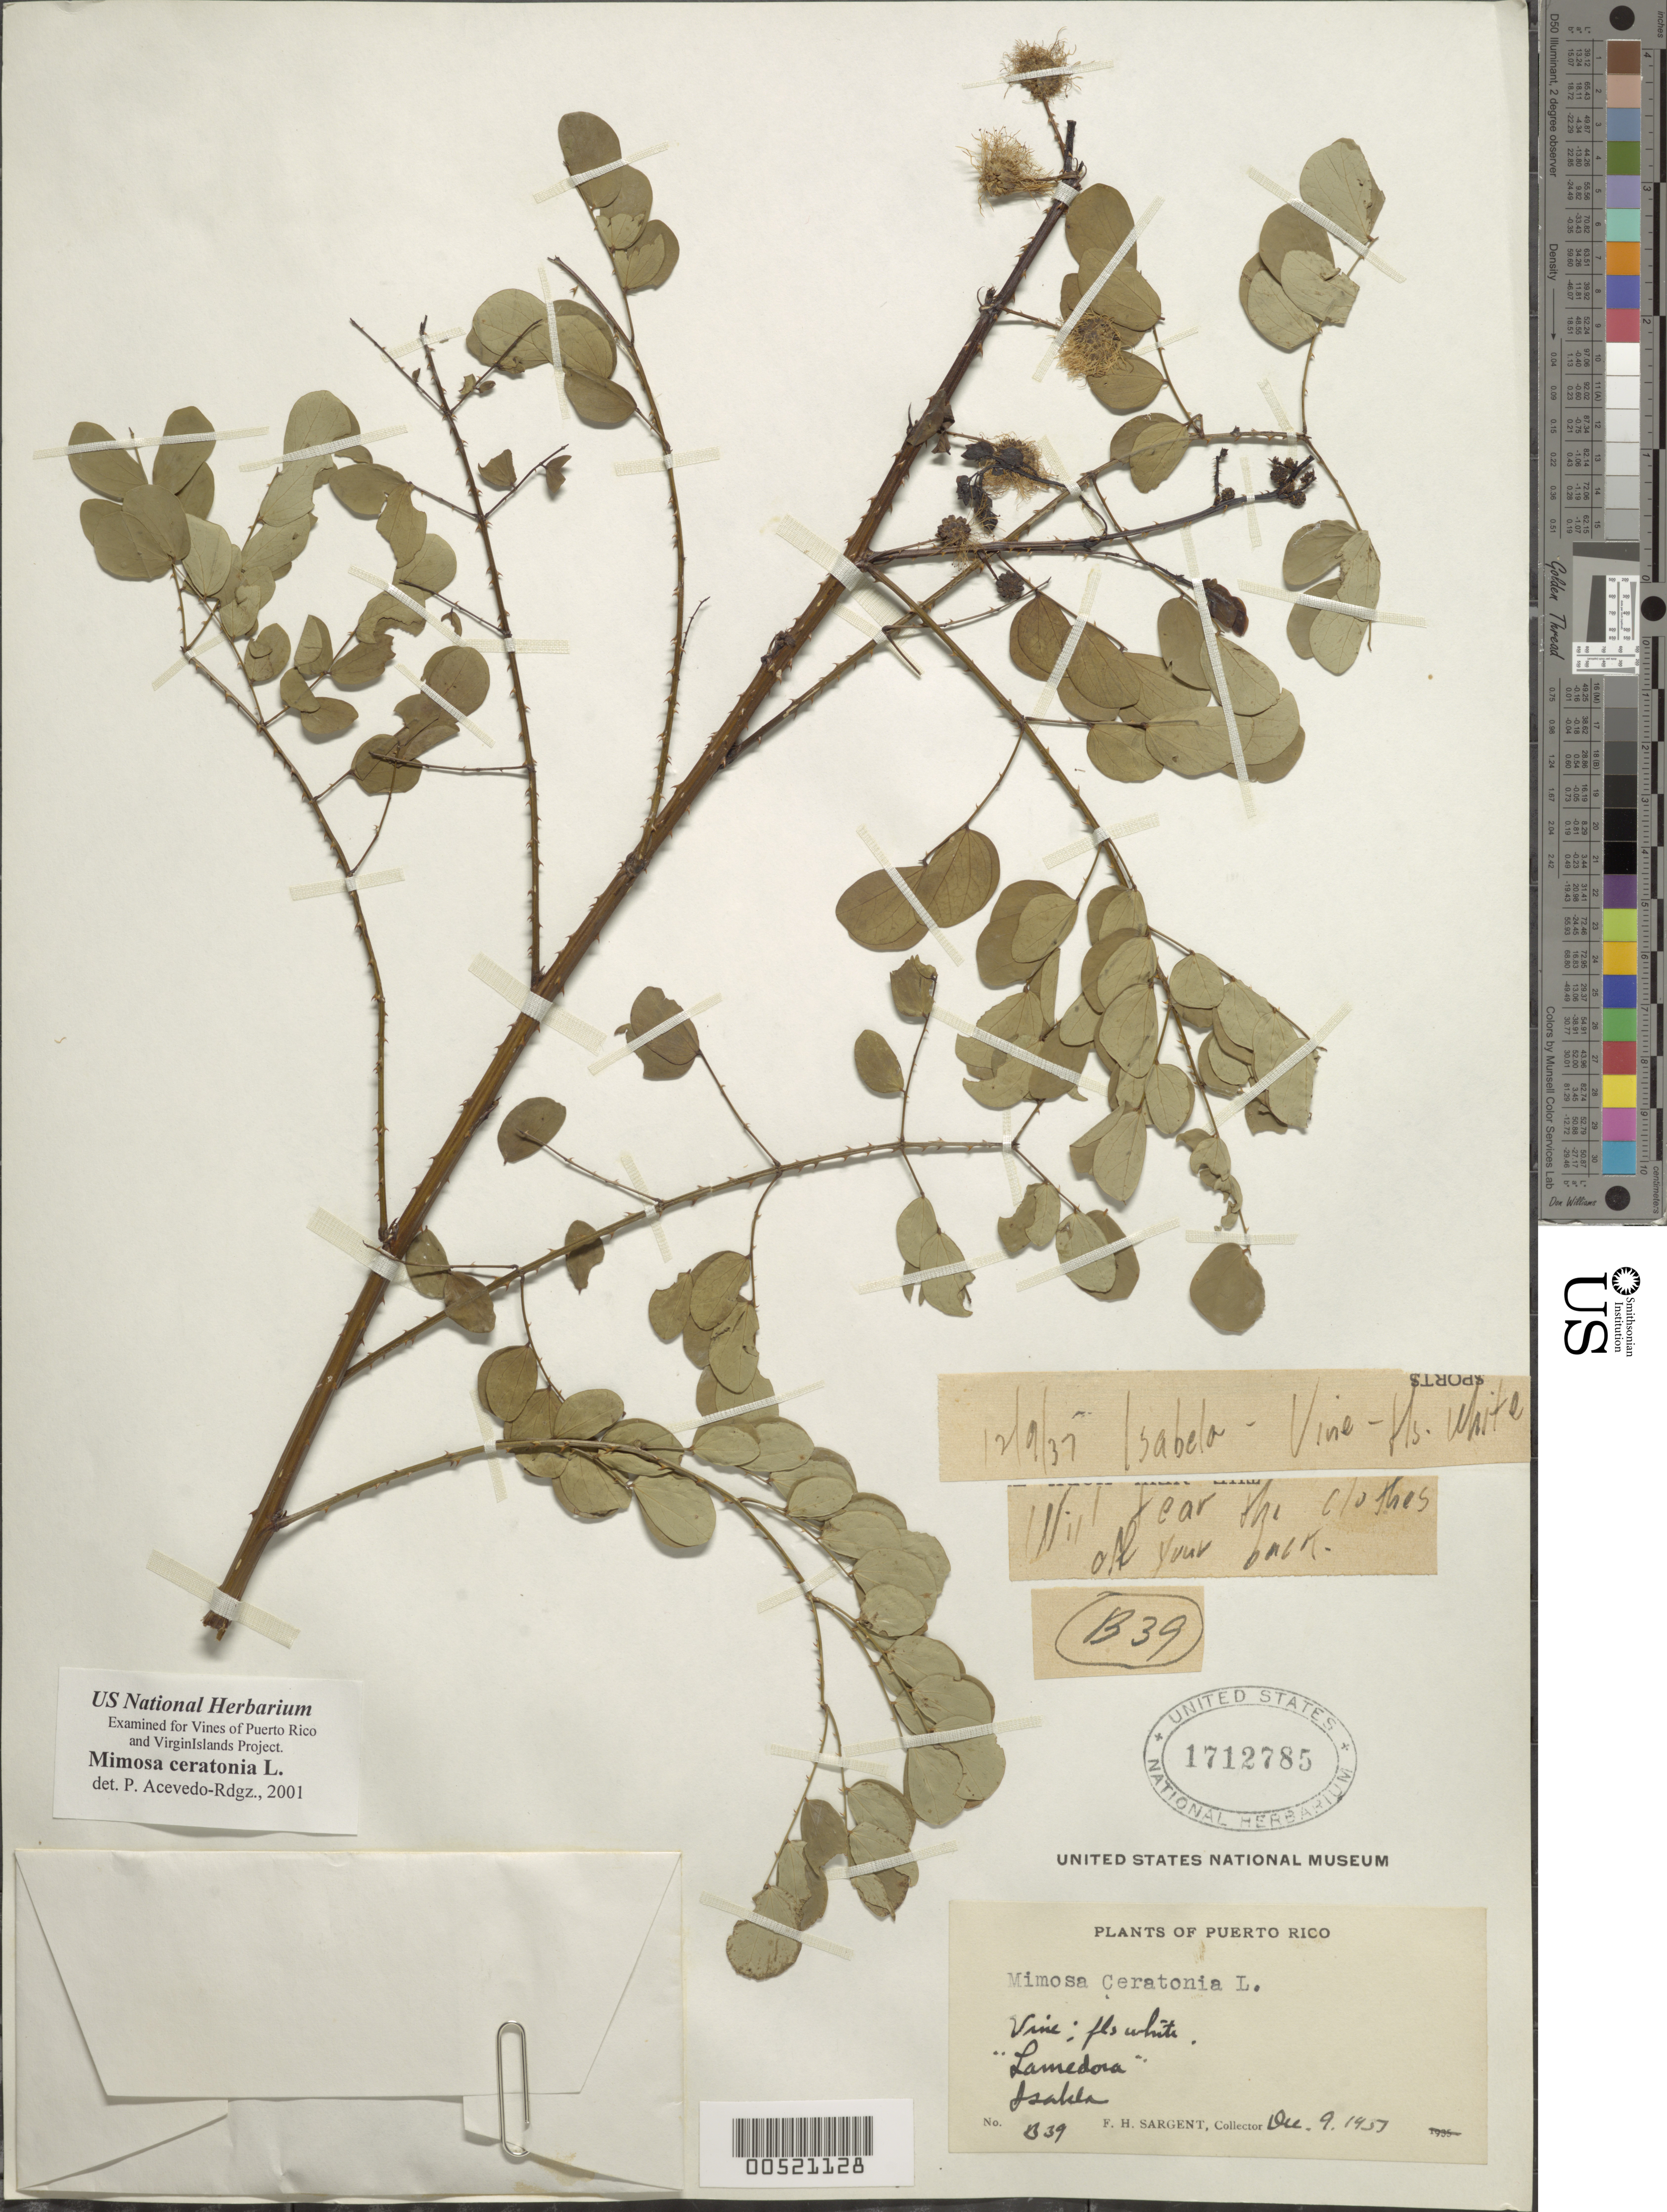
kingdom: Plantae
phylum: Tracheophyta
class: Magnoliopsida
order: Fabales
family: Fabaceae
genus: Mimosa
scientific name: Mimosa ceratonia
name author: L.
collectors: F. H. Sargent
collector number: B39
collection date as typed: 09 Dec 1953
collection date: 1953-12-09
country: Puerto Rico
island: Greater Antilles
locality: Isabela.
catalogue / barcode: US 1712785